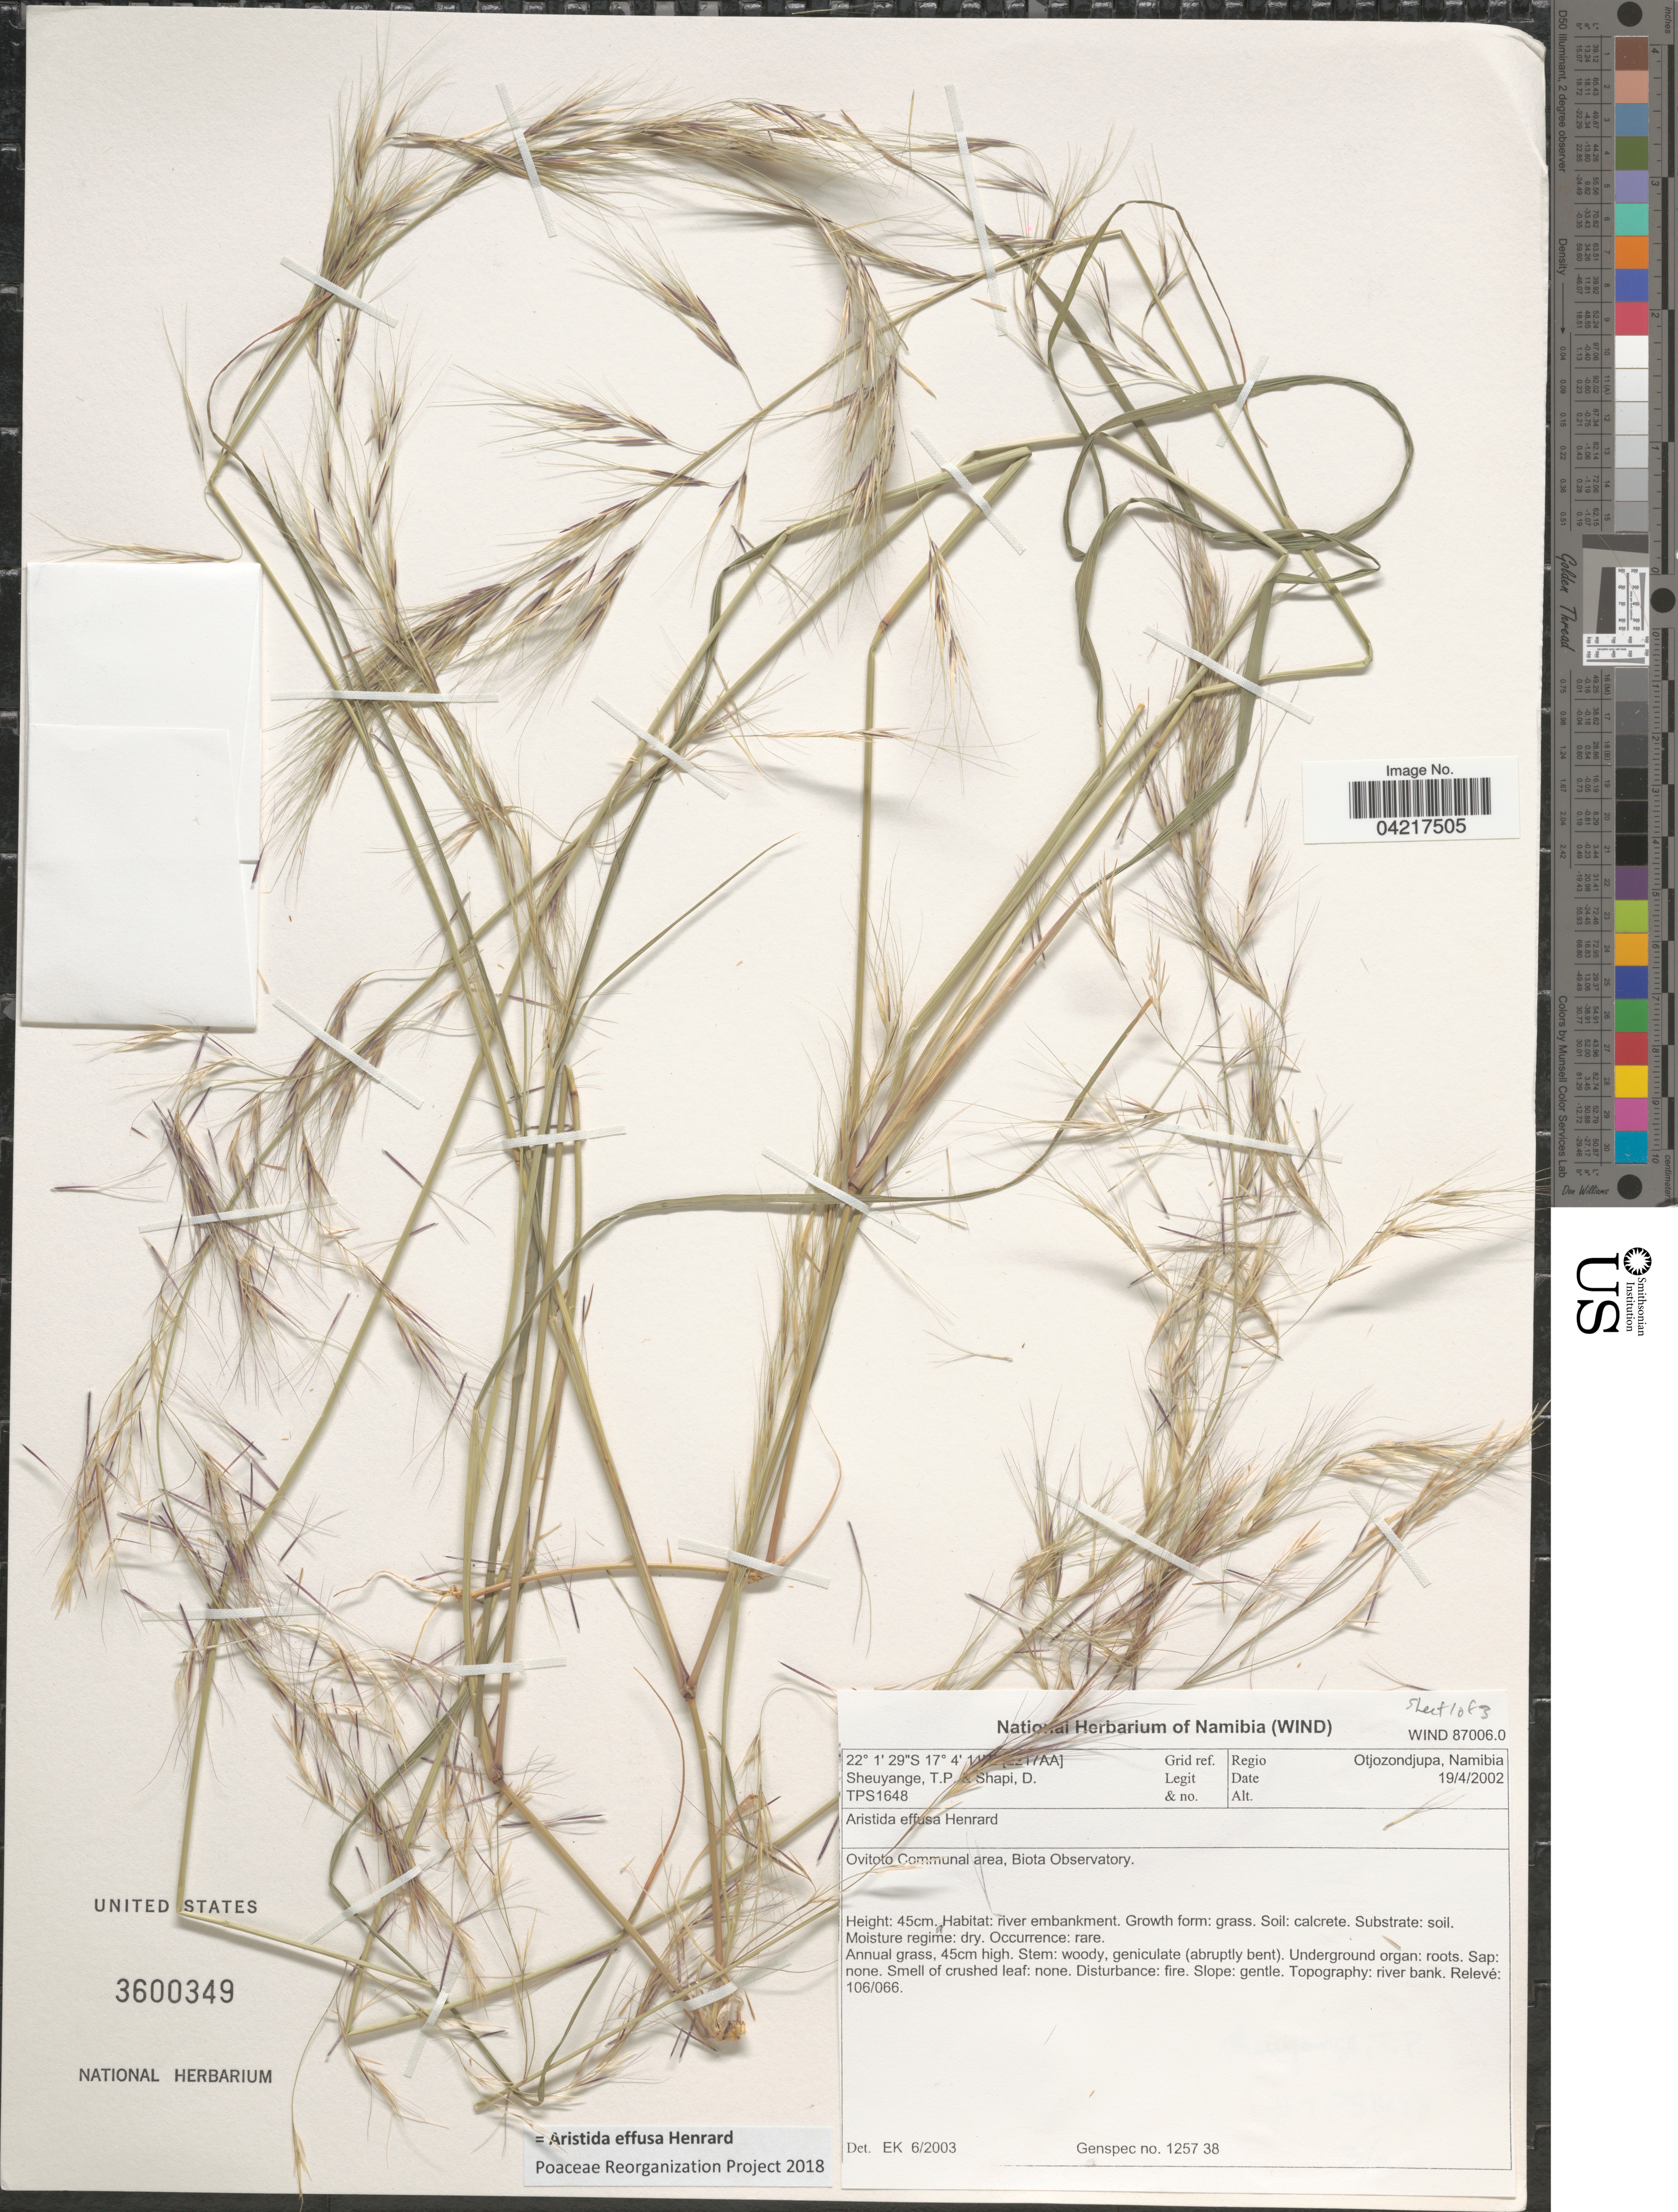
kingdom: Plantae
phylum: Tracheophyta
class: Liliopsida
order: Poales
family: Poaceae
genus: Aristida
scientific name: Aristida effusa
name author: Henr.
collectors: T. Sheuyange & D. Shapi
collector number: TPS1648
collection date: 2002-04-19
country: Namibia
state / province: Otjozondjupa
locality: Regio Otjozondjupa. Ovitot Communal area, Biota Observatory. [illegible text]AA Grid ref. Relevé: 106/066.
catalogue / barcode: US 3600349